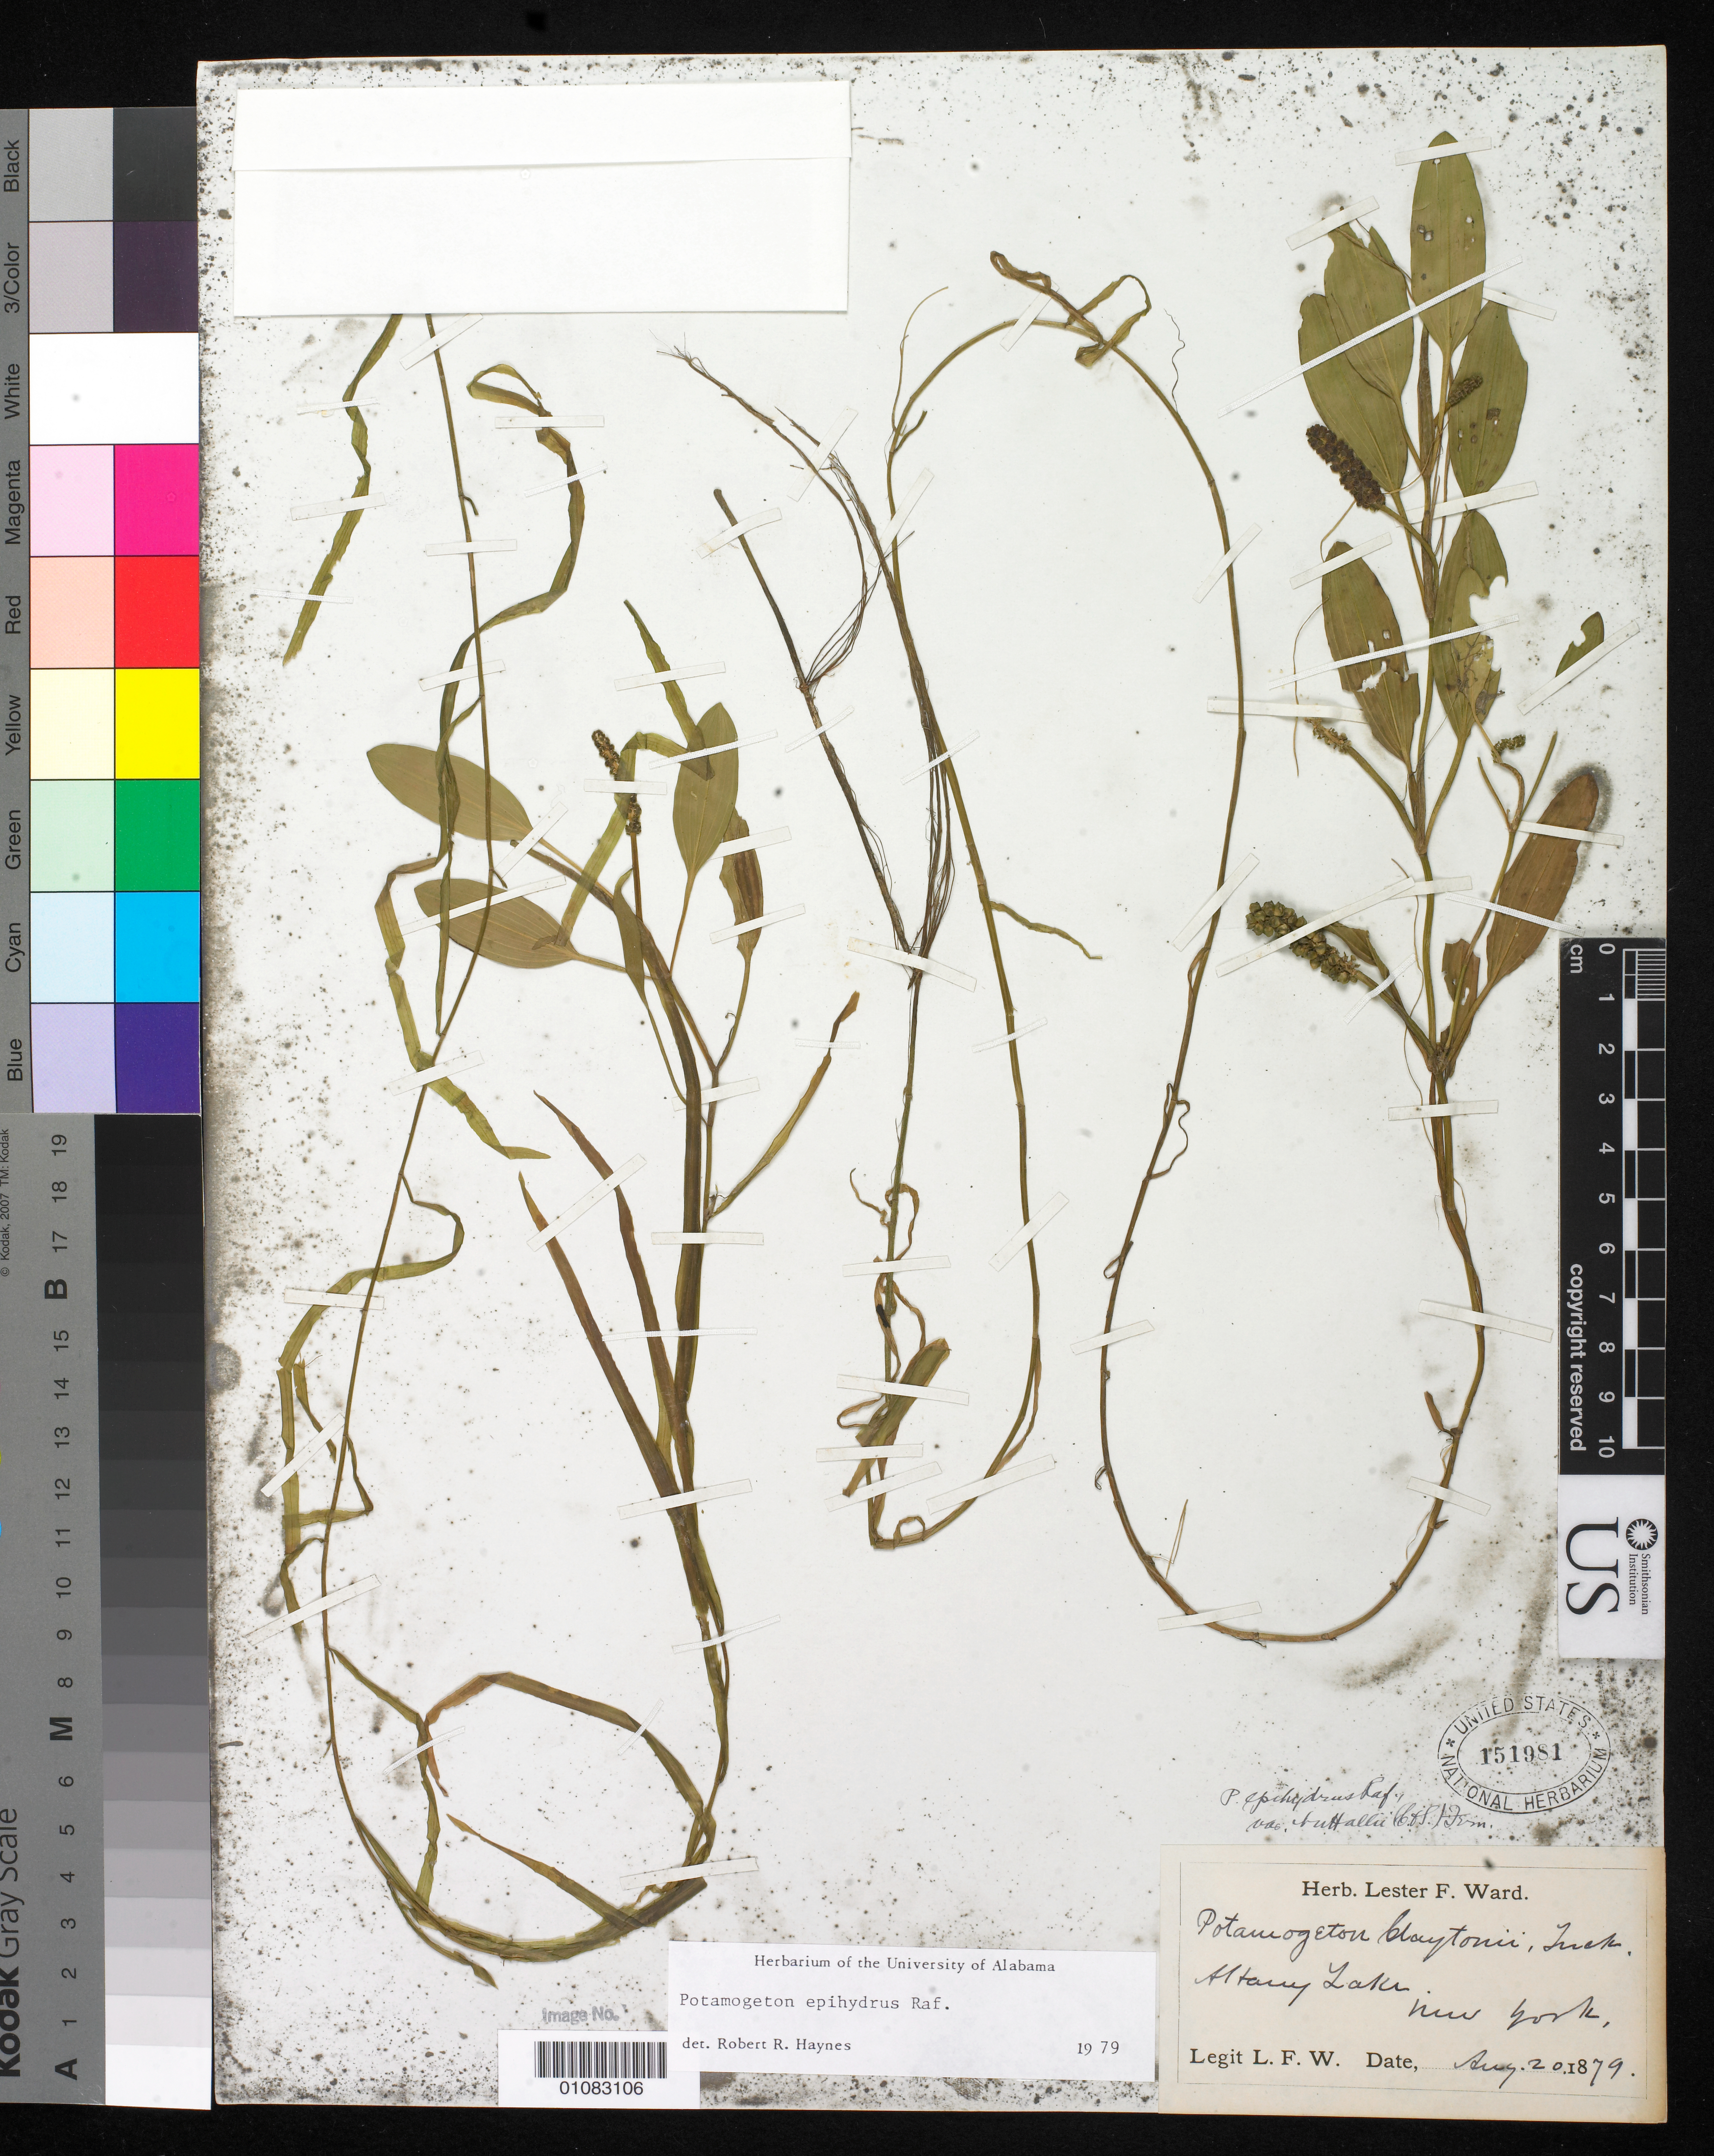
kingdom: Plantae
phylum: Tracheophyta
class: Liliopsida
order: Alismatales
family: Potamogetonaceae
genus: Potamogeton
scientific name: Potamogeton epihydrus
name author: Raf.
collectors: L. F. Ward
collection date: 1879-08-20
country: United States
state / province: New York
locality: Altamy (Almaty ?) Lake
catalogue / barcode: US 151981